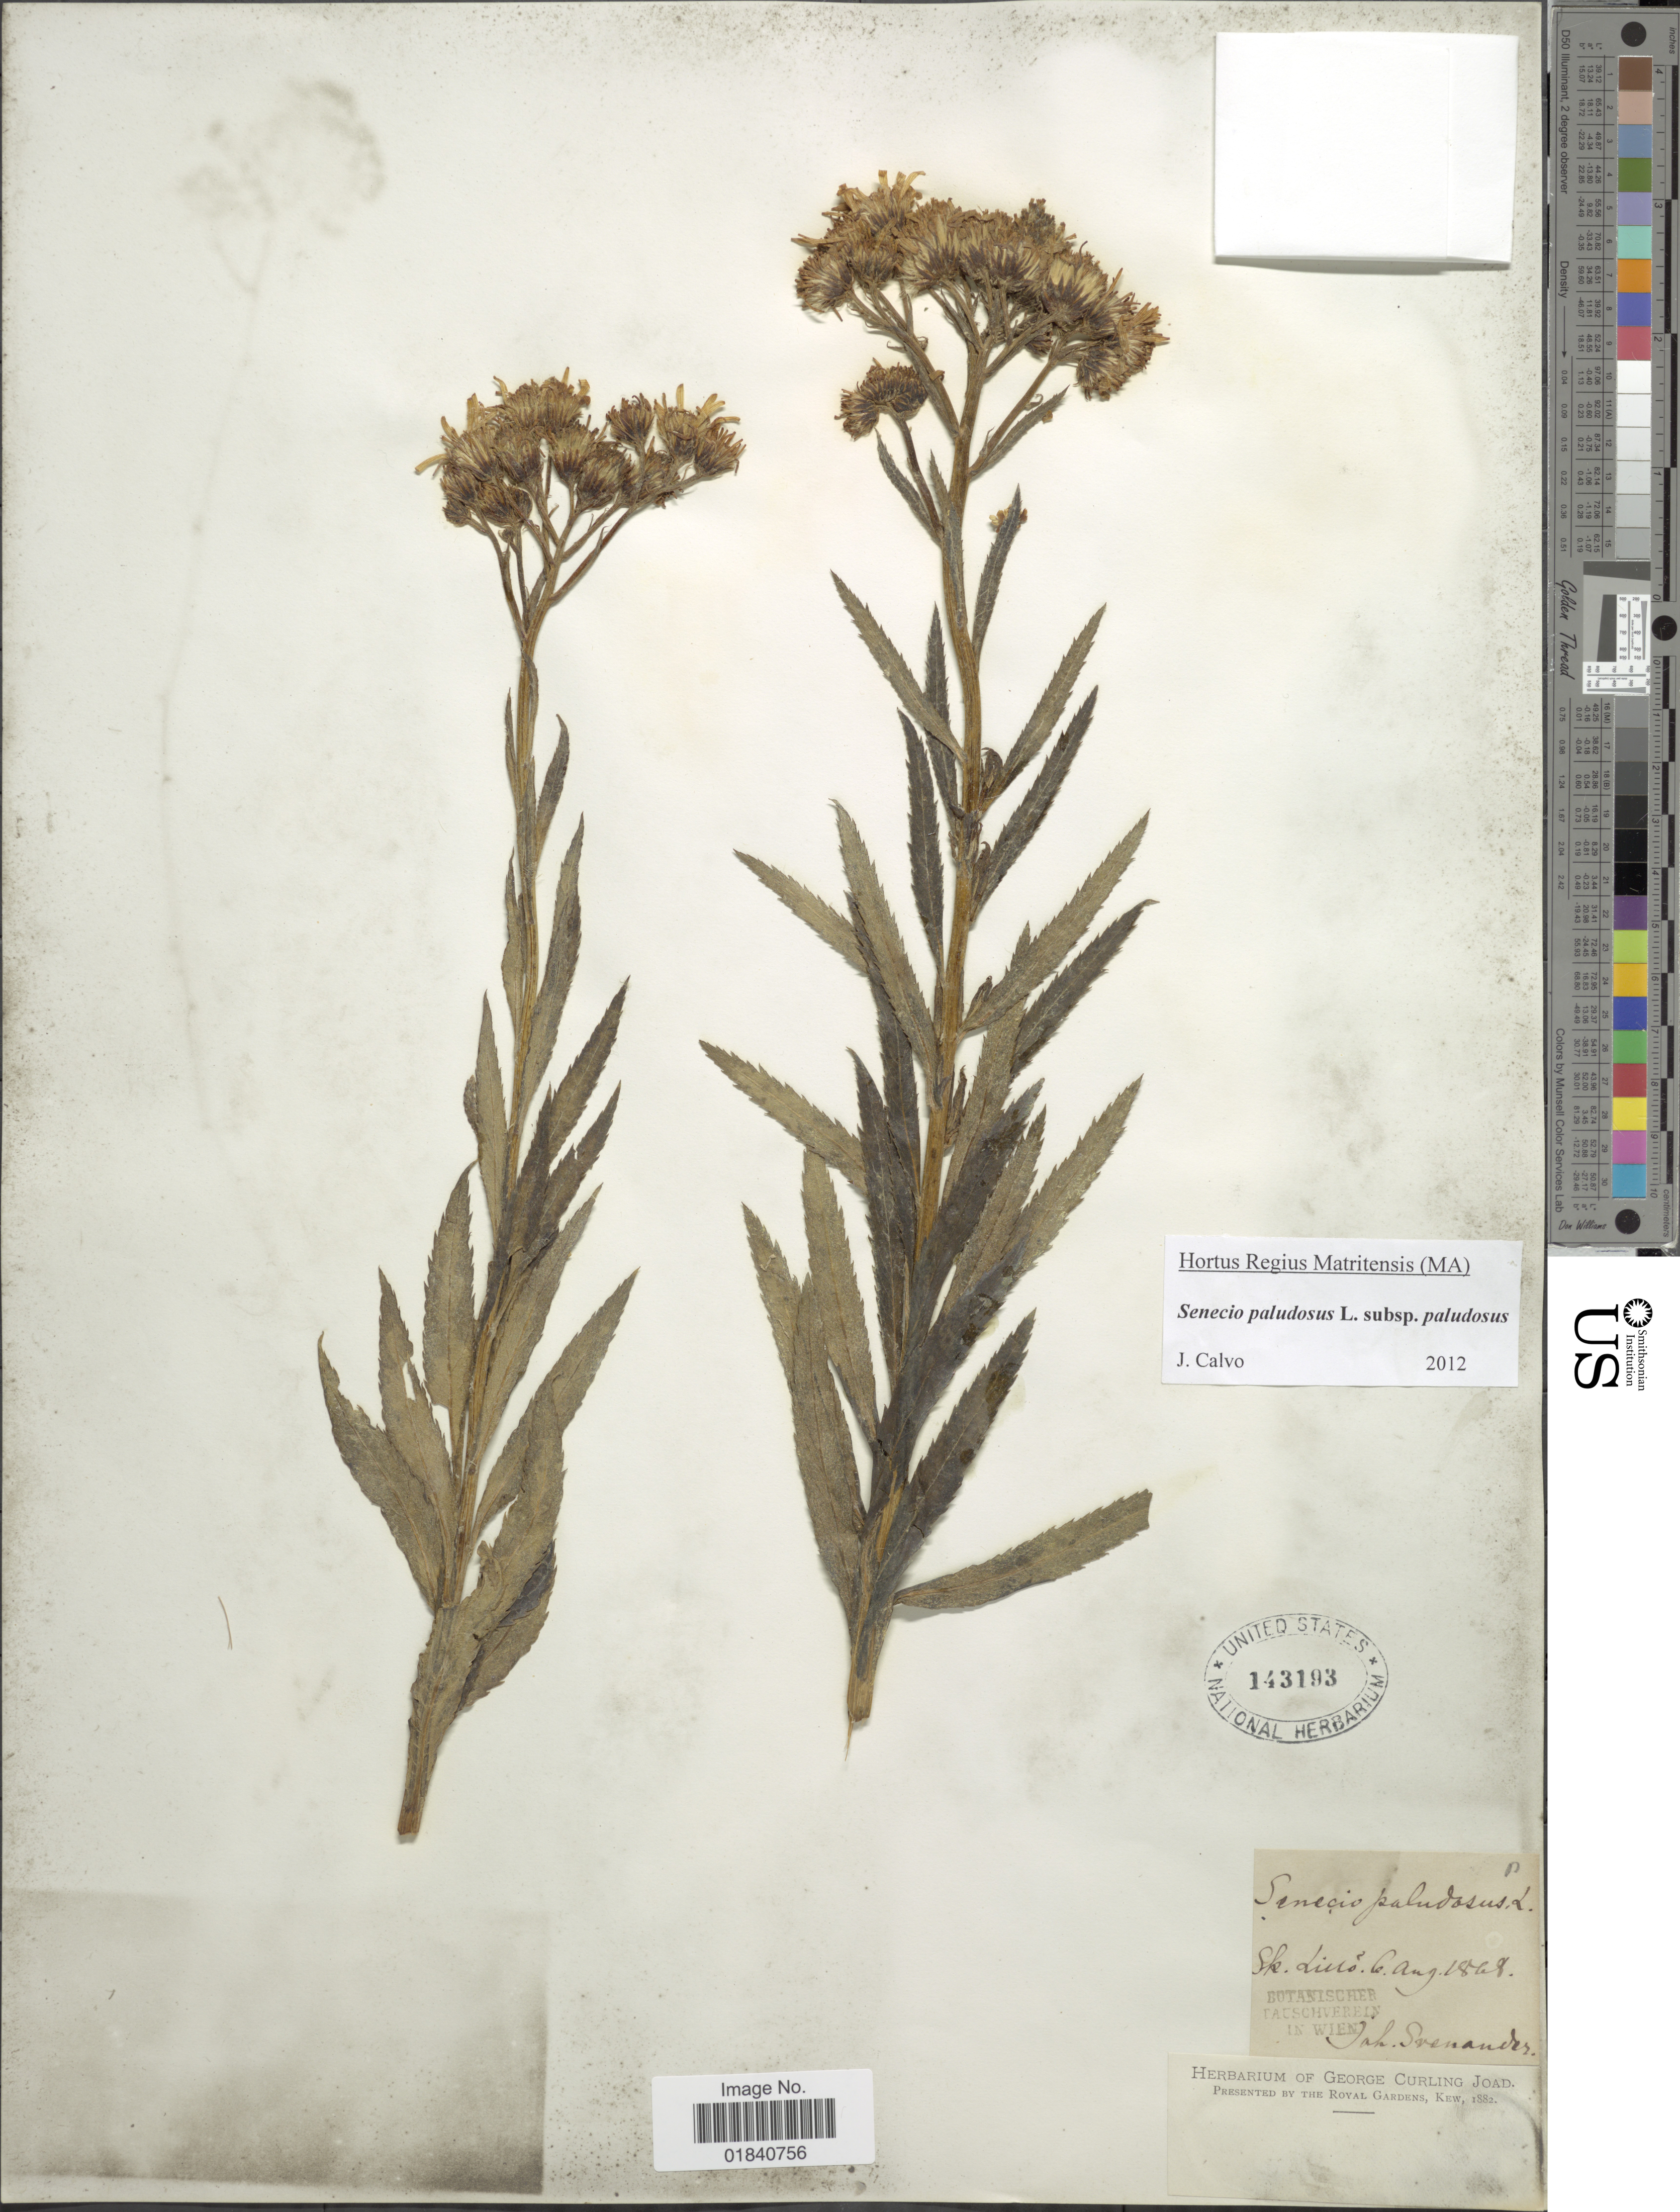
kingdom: Plantae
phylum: Tracheophyta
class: Magnoliopsida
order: Asterales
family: Asteraceae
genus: Senecio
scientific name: Senecio paludosus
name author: L.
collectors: J. Svenander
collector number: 11*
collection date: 1868-08-06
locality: Sk. Lino [interpreted]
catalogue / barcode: US 143193